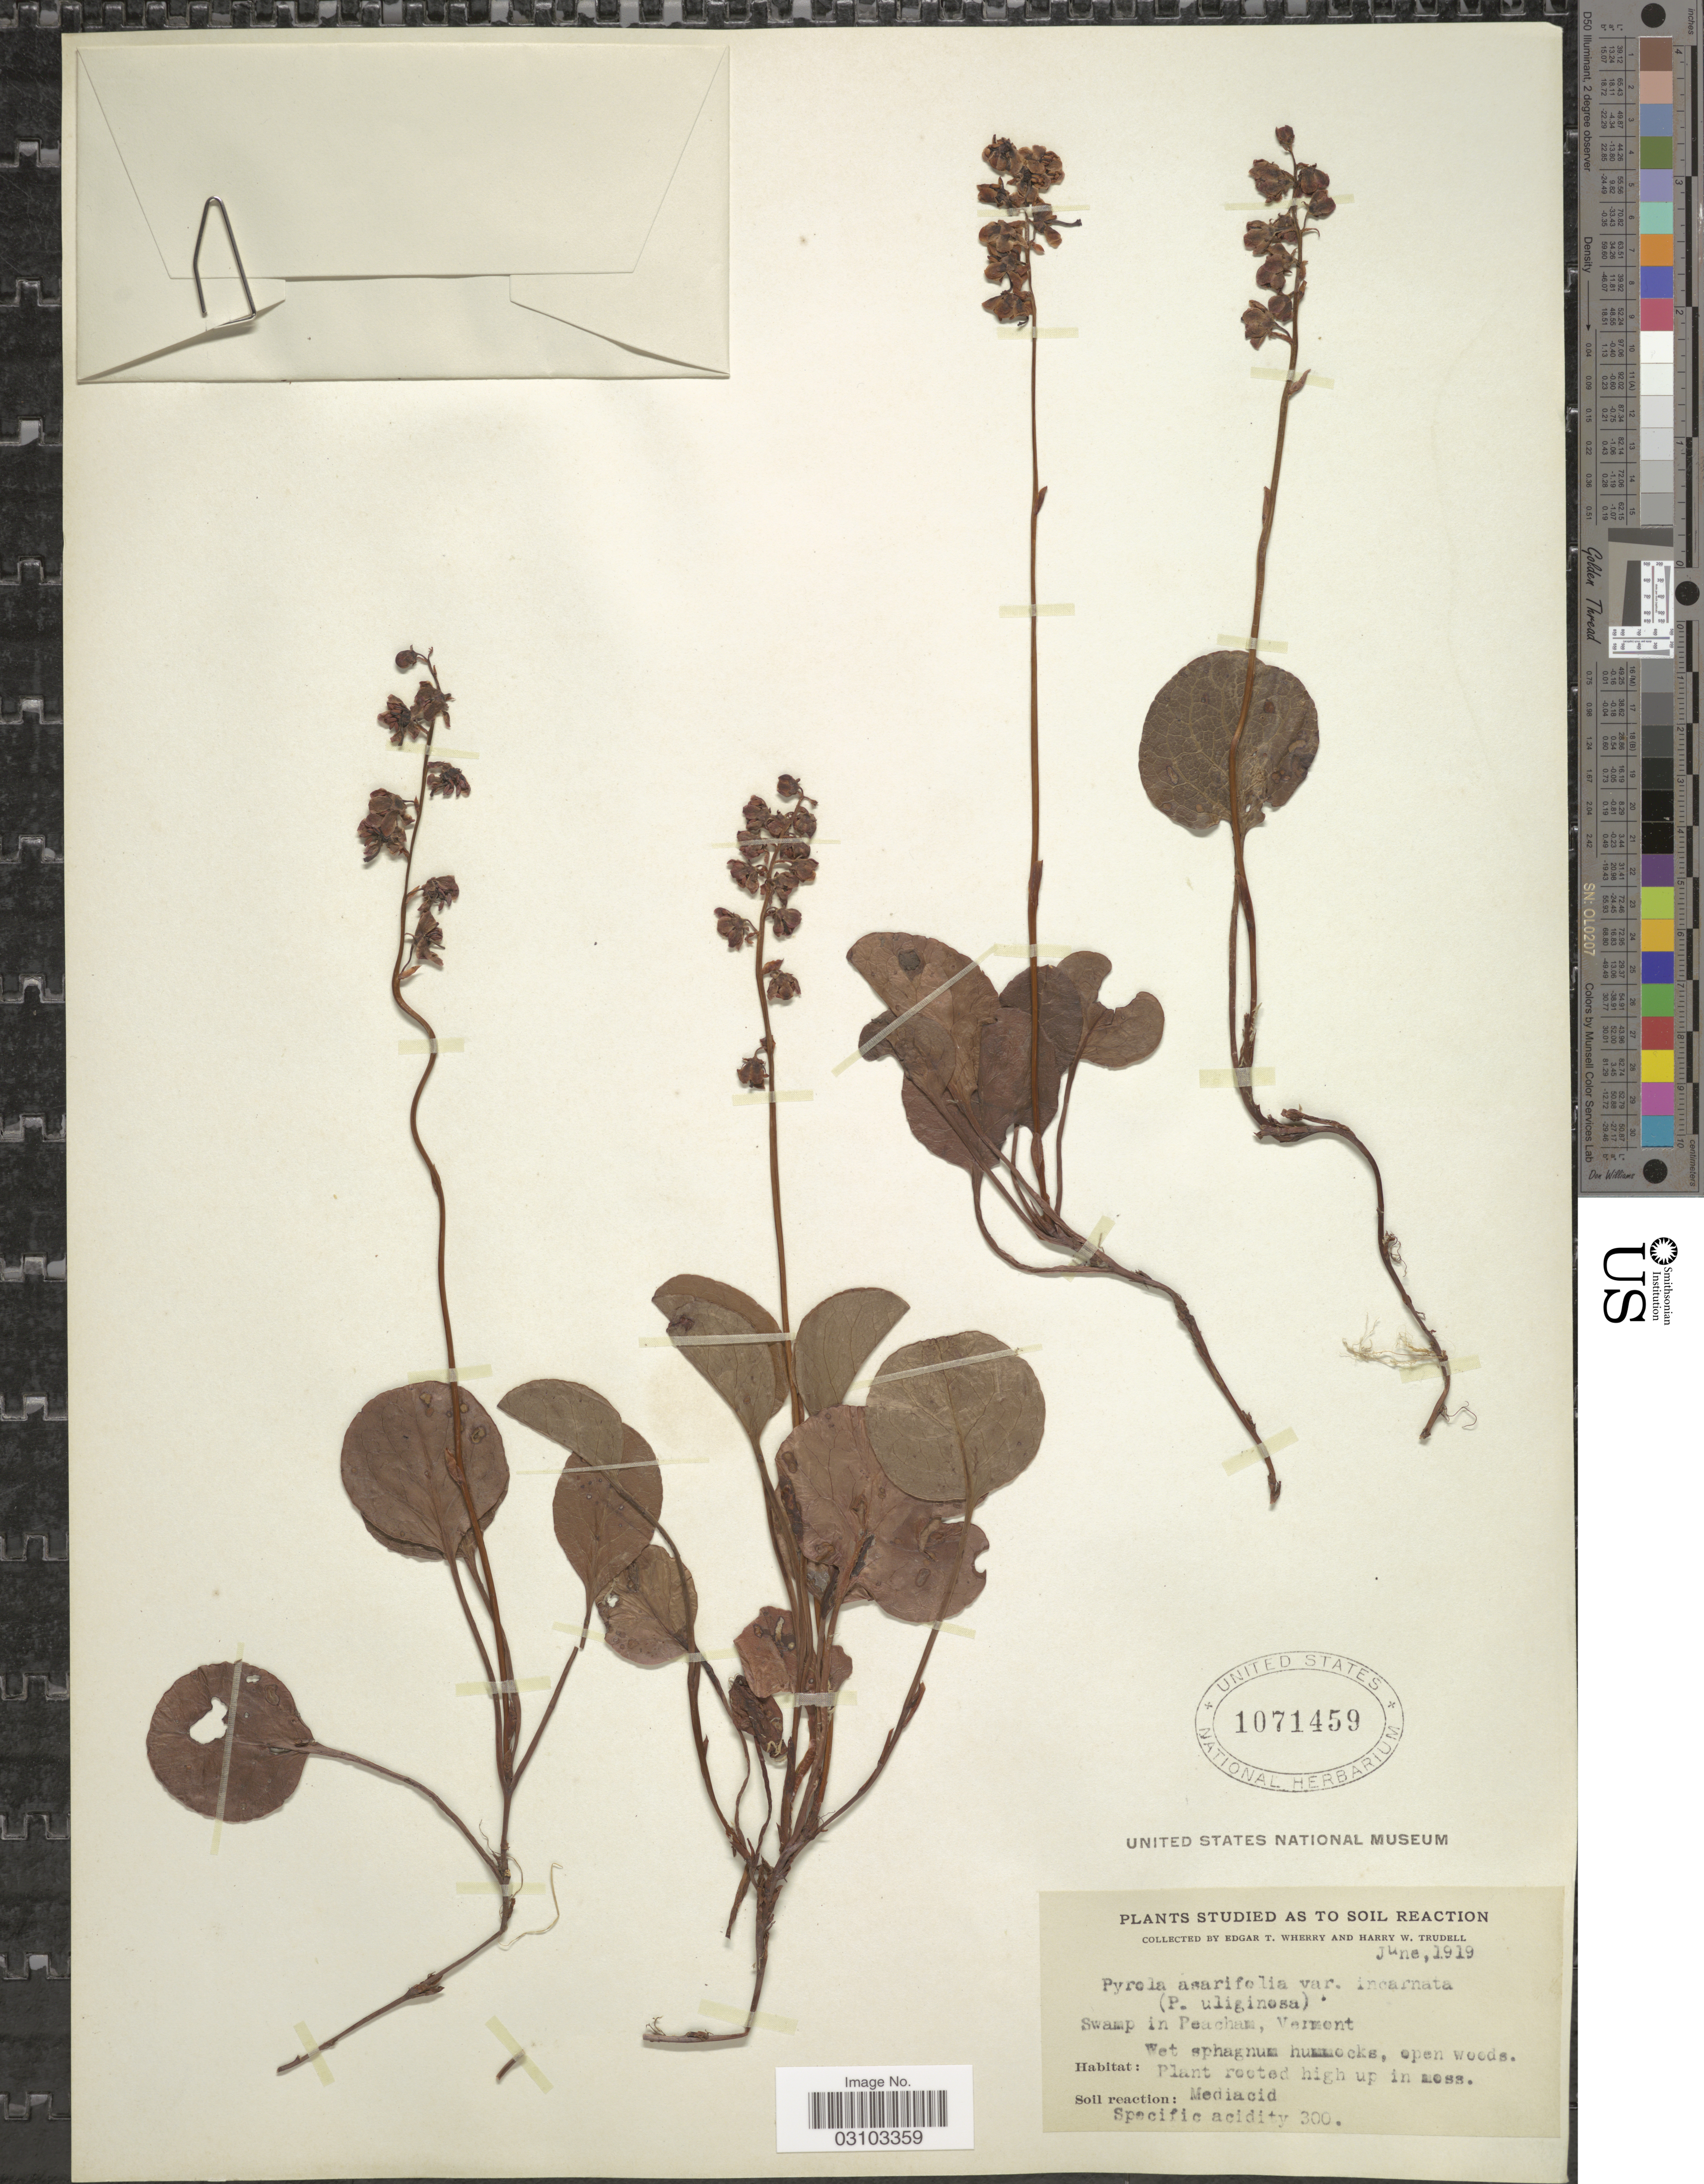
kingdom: Plantae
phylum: Tracheophyta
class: Magnoliopsida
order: Ericales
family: Ericaceae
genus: Pyrola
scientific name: Pyrola asarifolia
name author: Michx.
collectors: E. T. Wherry & H. Trudell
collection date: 1919-06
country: United States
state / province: Vermont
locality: Swamp in Peacham.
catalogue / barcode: US 1071459